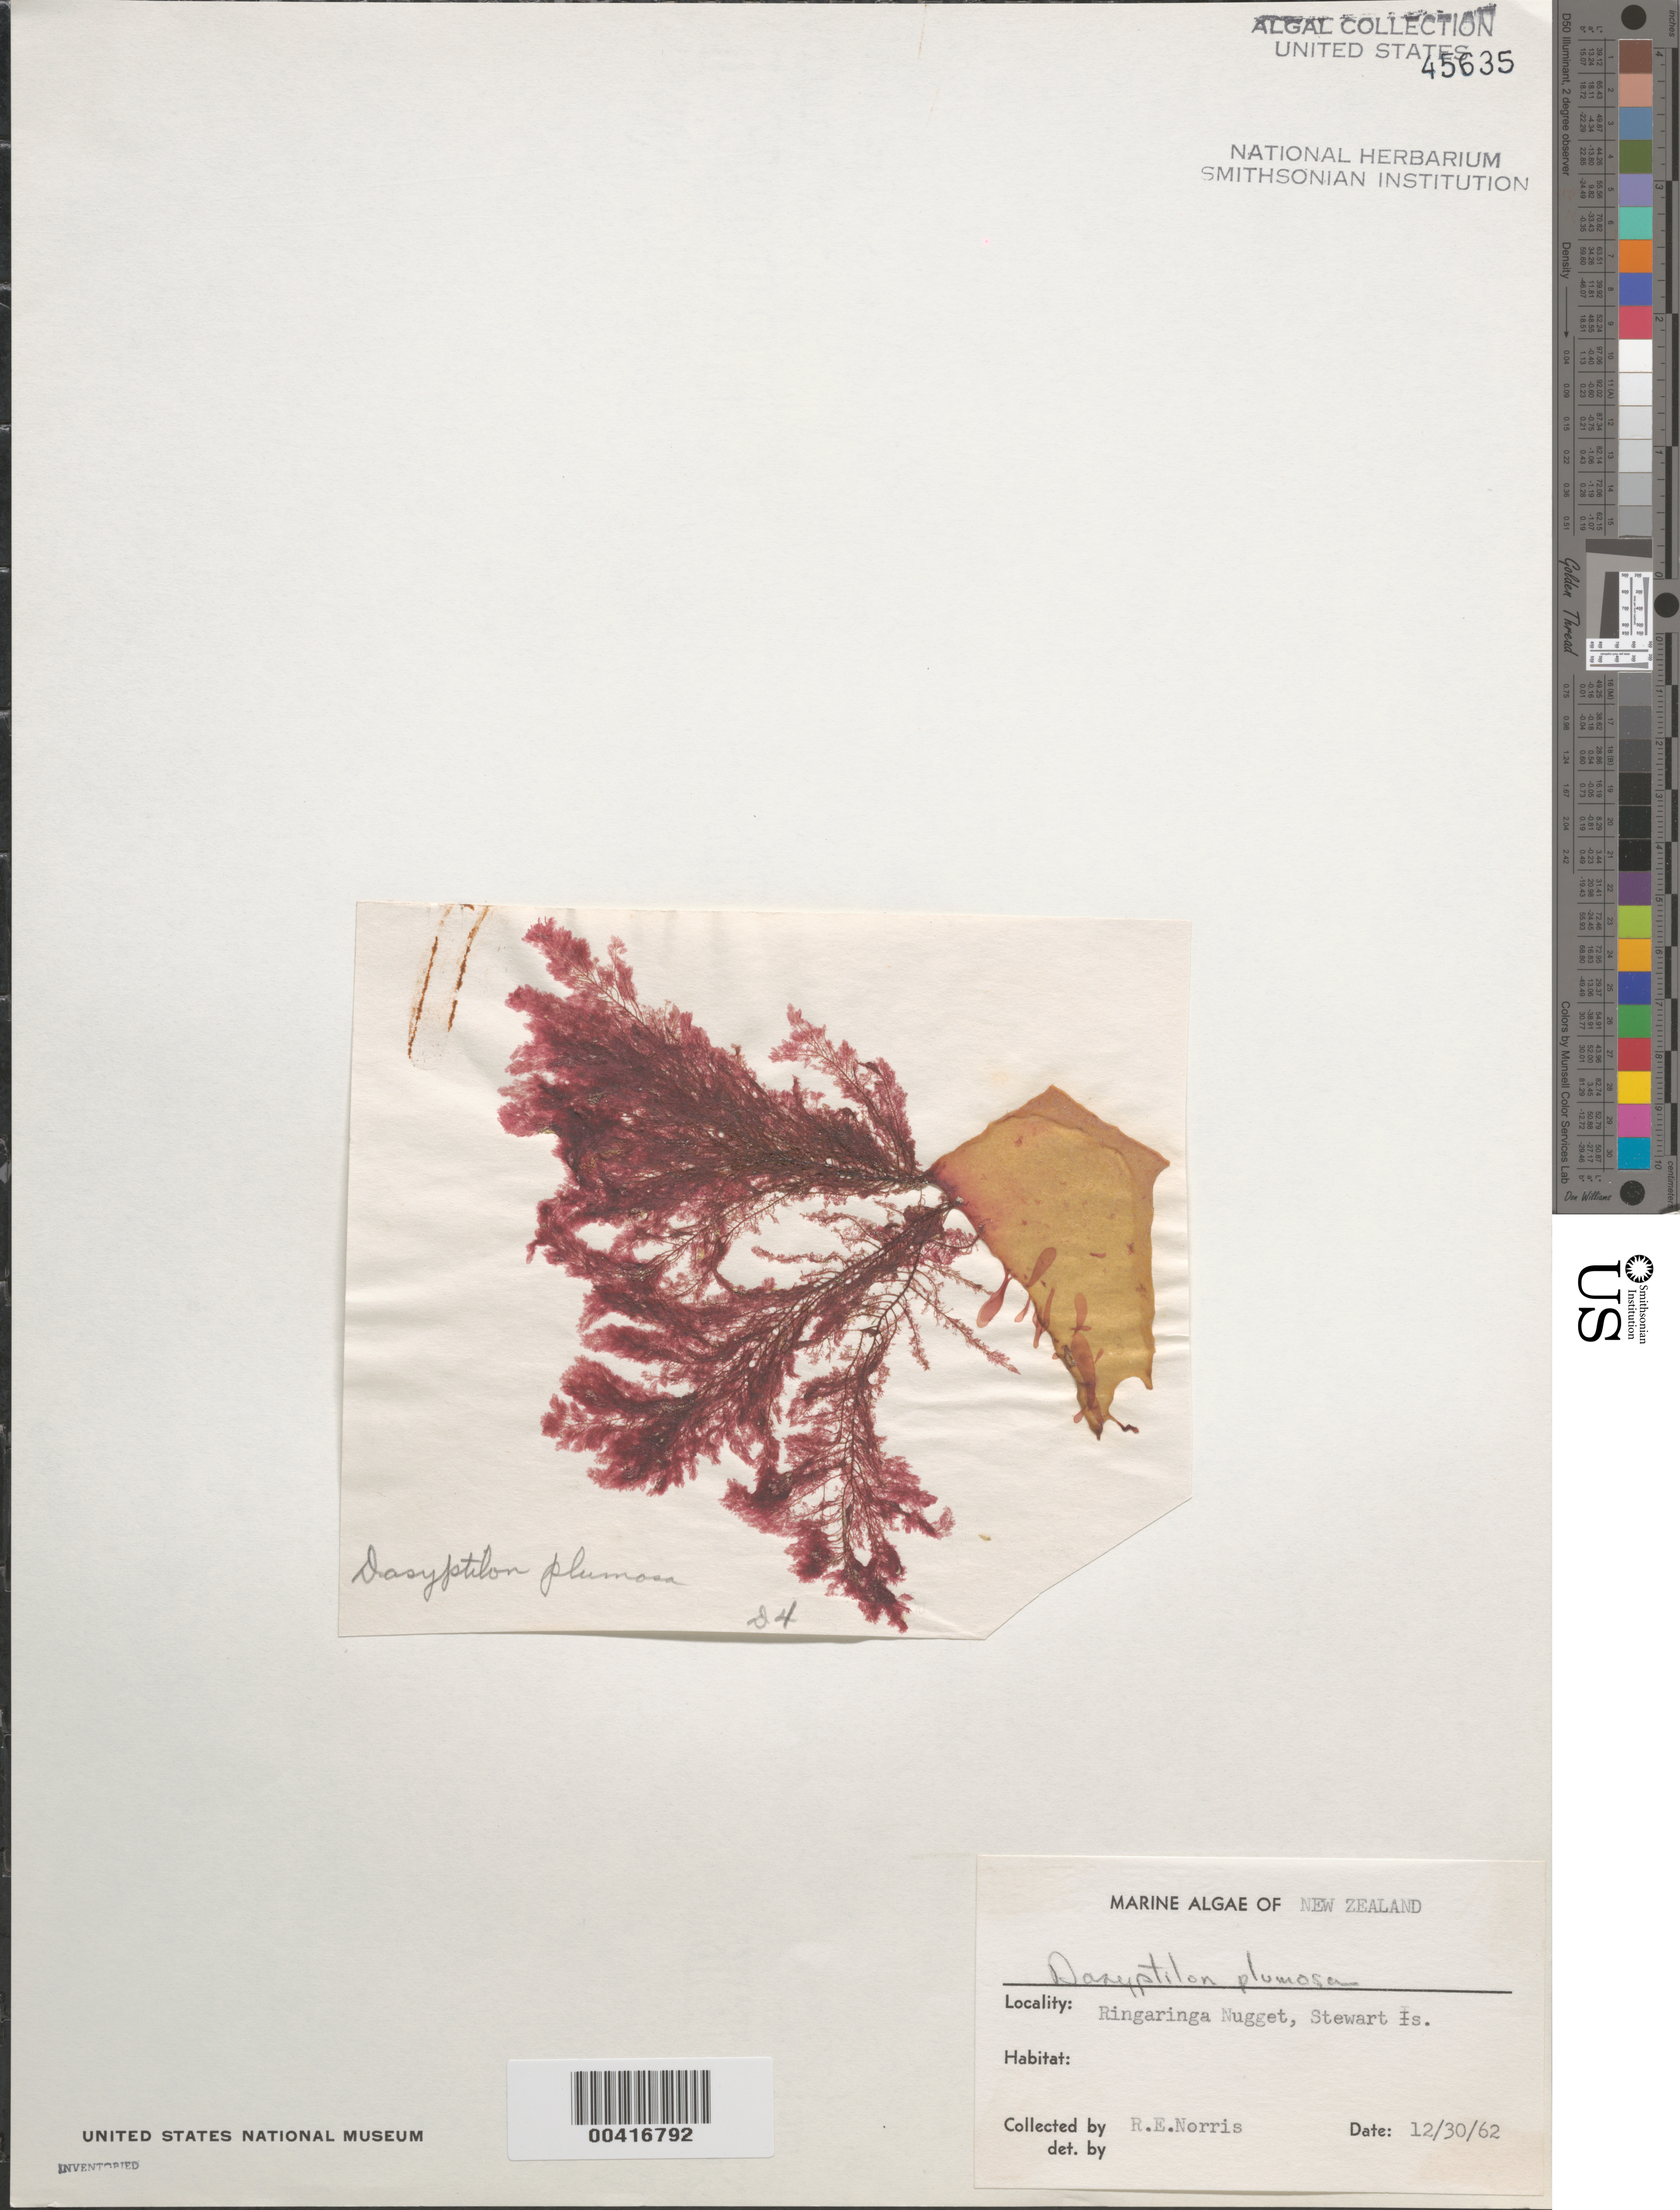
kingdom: Plantae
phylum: Rhodophyta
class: Florideophyceae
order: Ceramiales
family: Wrangeliaceae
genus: Dasyptilon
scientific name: Dasyptilon plumosa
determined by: Norris, R. E.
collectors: R. E. Norris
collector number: D4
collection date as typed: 30 Dec 1962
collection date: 1962-12-30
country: New Zealand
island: Stewart Island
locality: Ringaringa Nugget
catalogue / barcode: US 45635